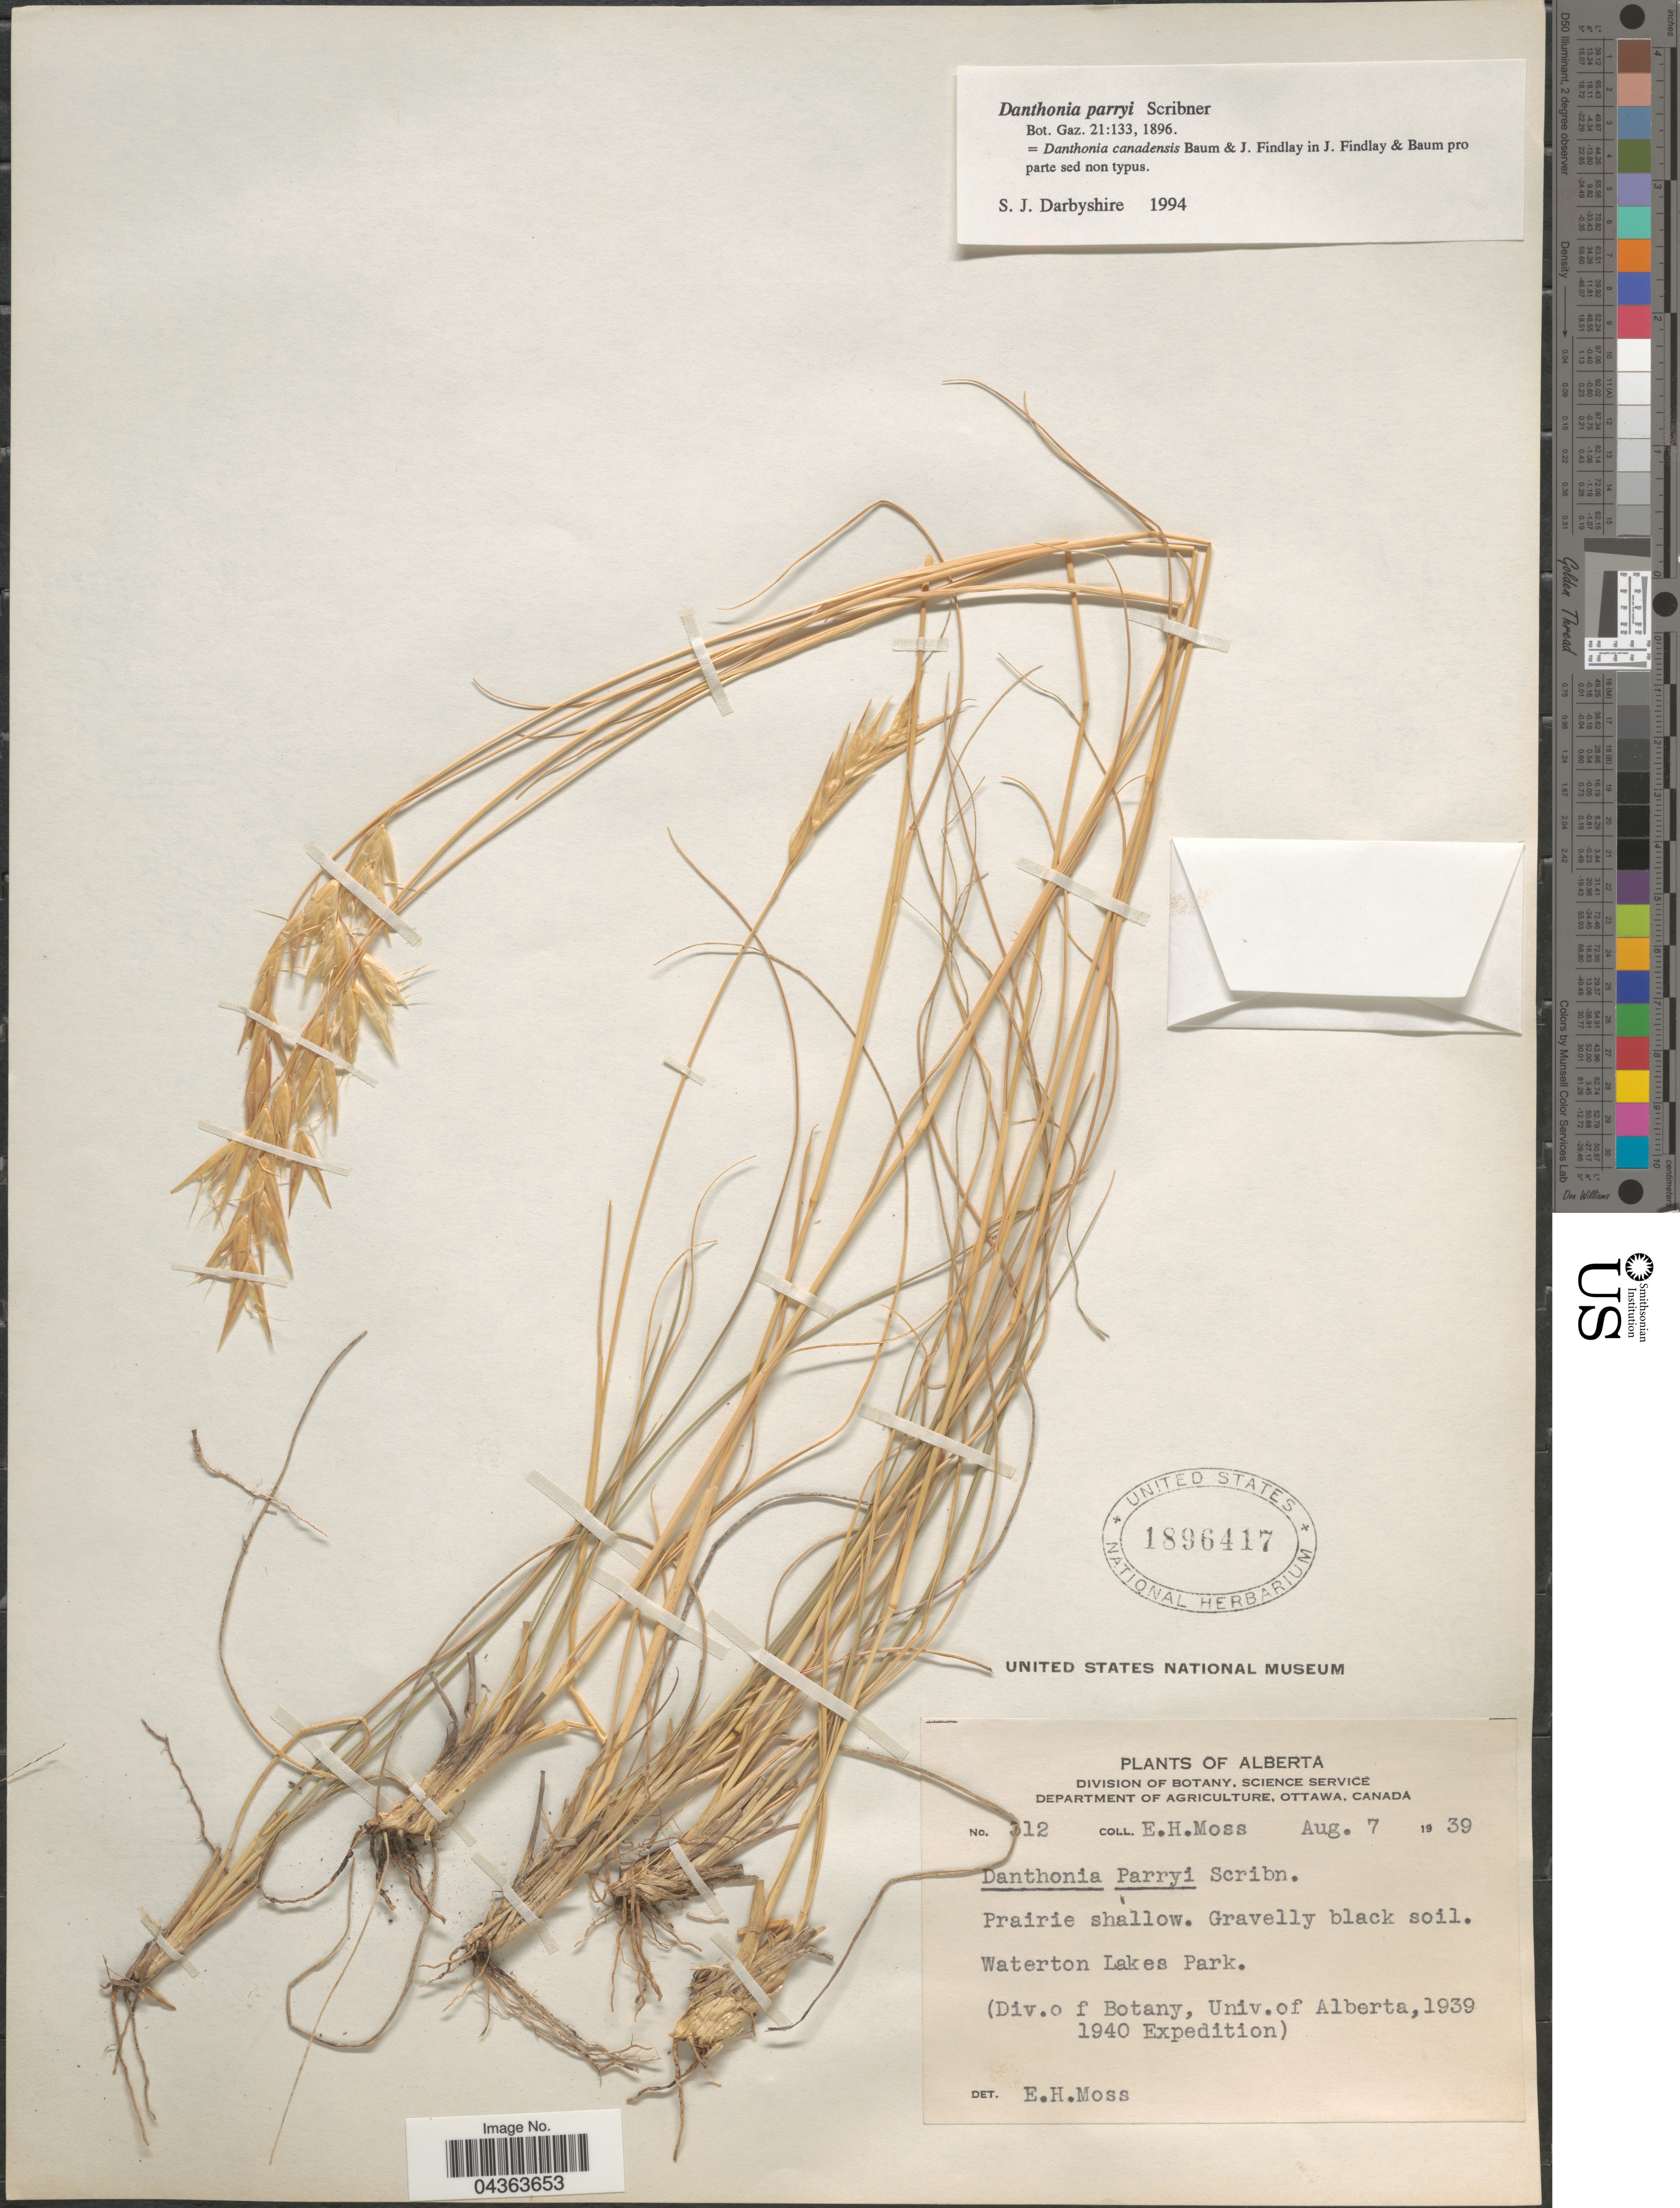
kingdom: Plantae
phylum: Tracheophyta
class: Liliopsida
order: Poales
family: Poaceae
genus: Danthonia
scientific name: Danthonia parryi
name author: Scribn.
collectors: E. Moss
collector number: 312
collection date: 1939-08-07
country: Canada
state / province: Alberta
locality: Waterton Lakes Park. (Div. o f Botany, Univ. of Alberta, 1939 1940 Expedition).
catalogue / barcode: US 1896417